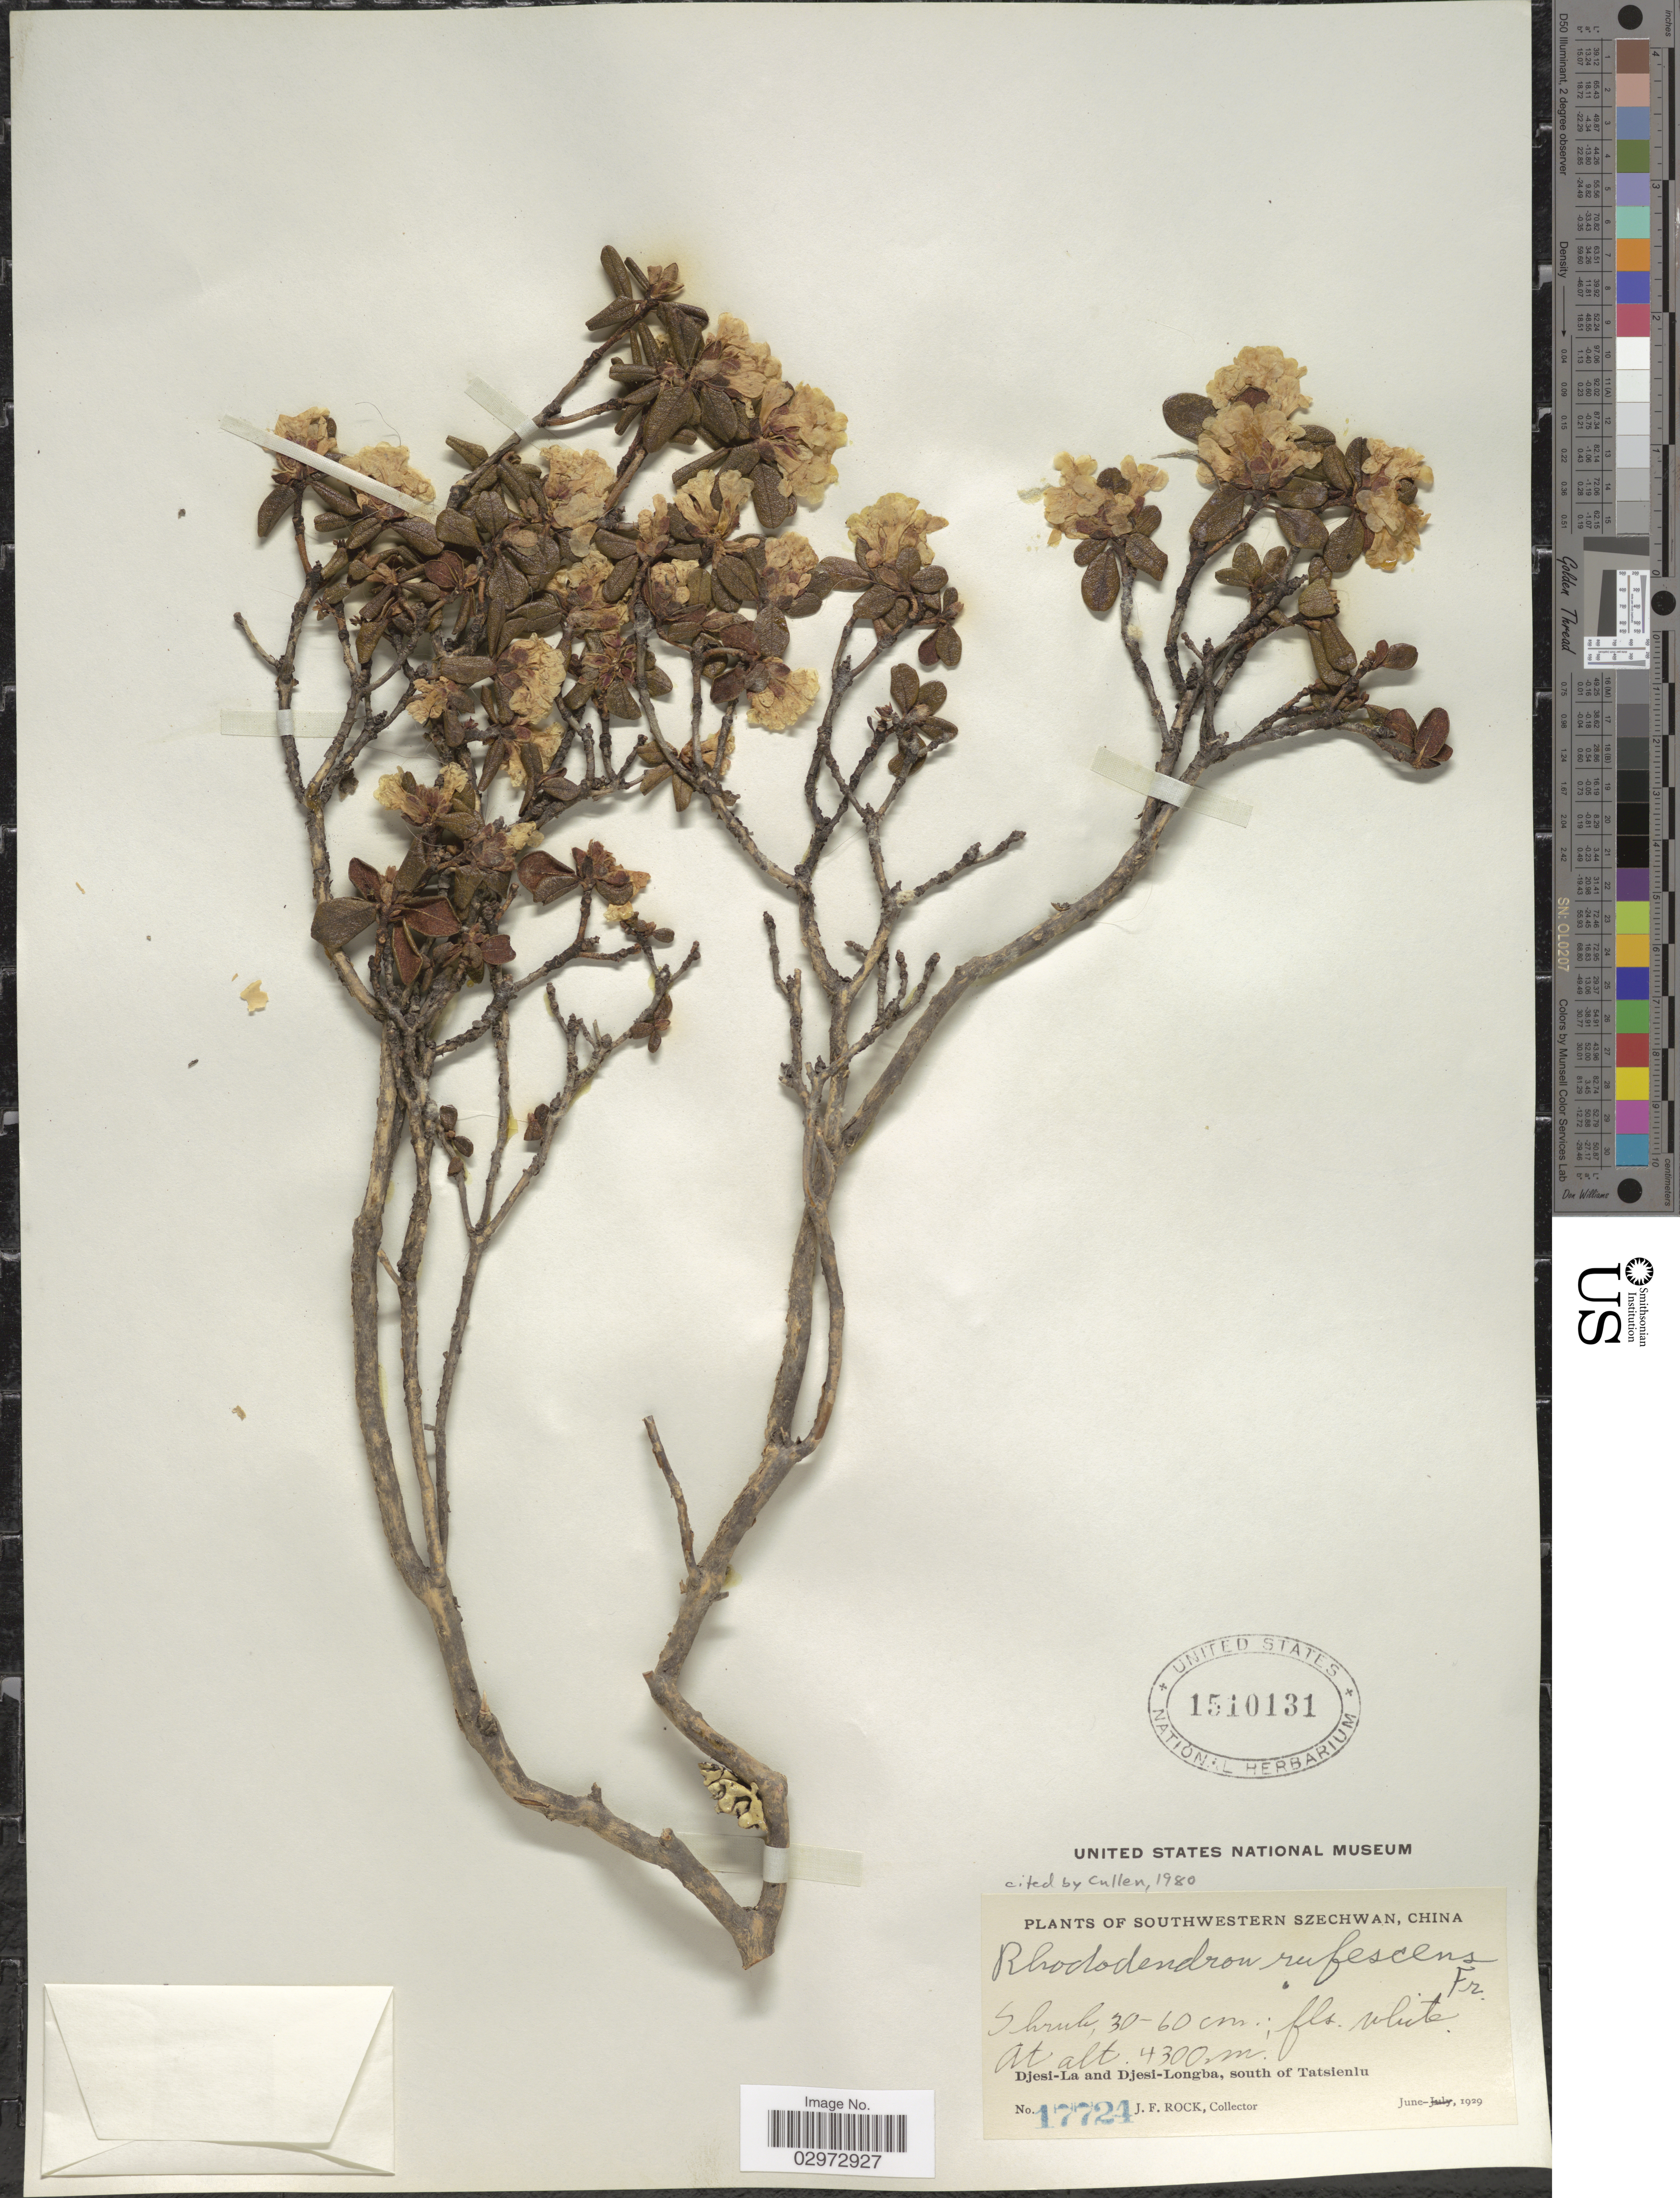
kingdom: Plantae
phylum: Tracheophyta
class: Magnoliopsida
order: Ericales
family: Ericaceae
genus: Rhododendron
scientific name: Rhododendron rufescens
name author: Franch.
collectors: J. Rock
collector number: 17724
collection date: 1929-06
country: China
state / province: Sichuan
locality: Southwestern Szechwan, Djesi-La and Djesi-Longba, south of Tatsienlu.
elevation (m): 4300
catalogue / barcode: US 1510131